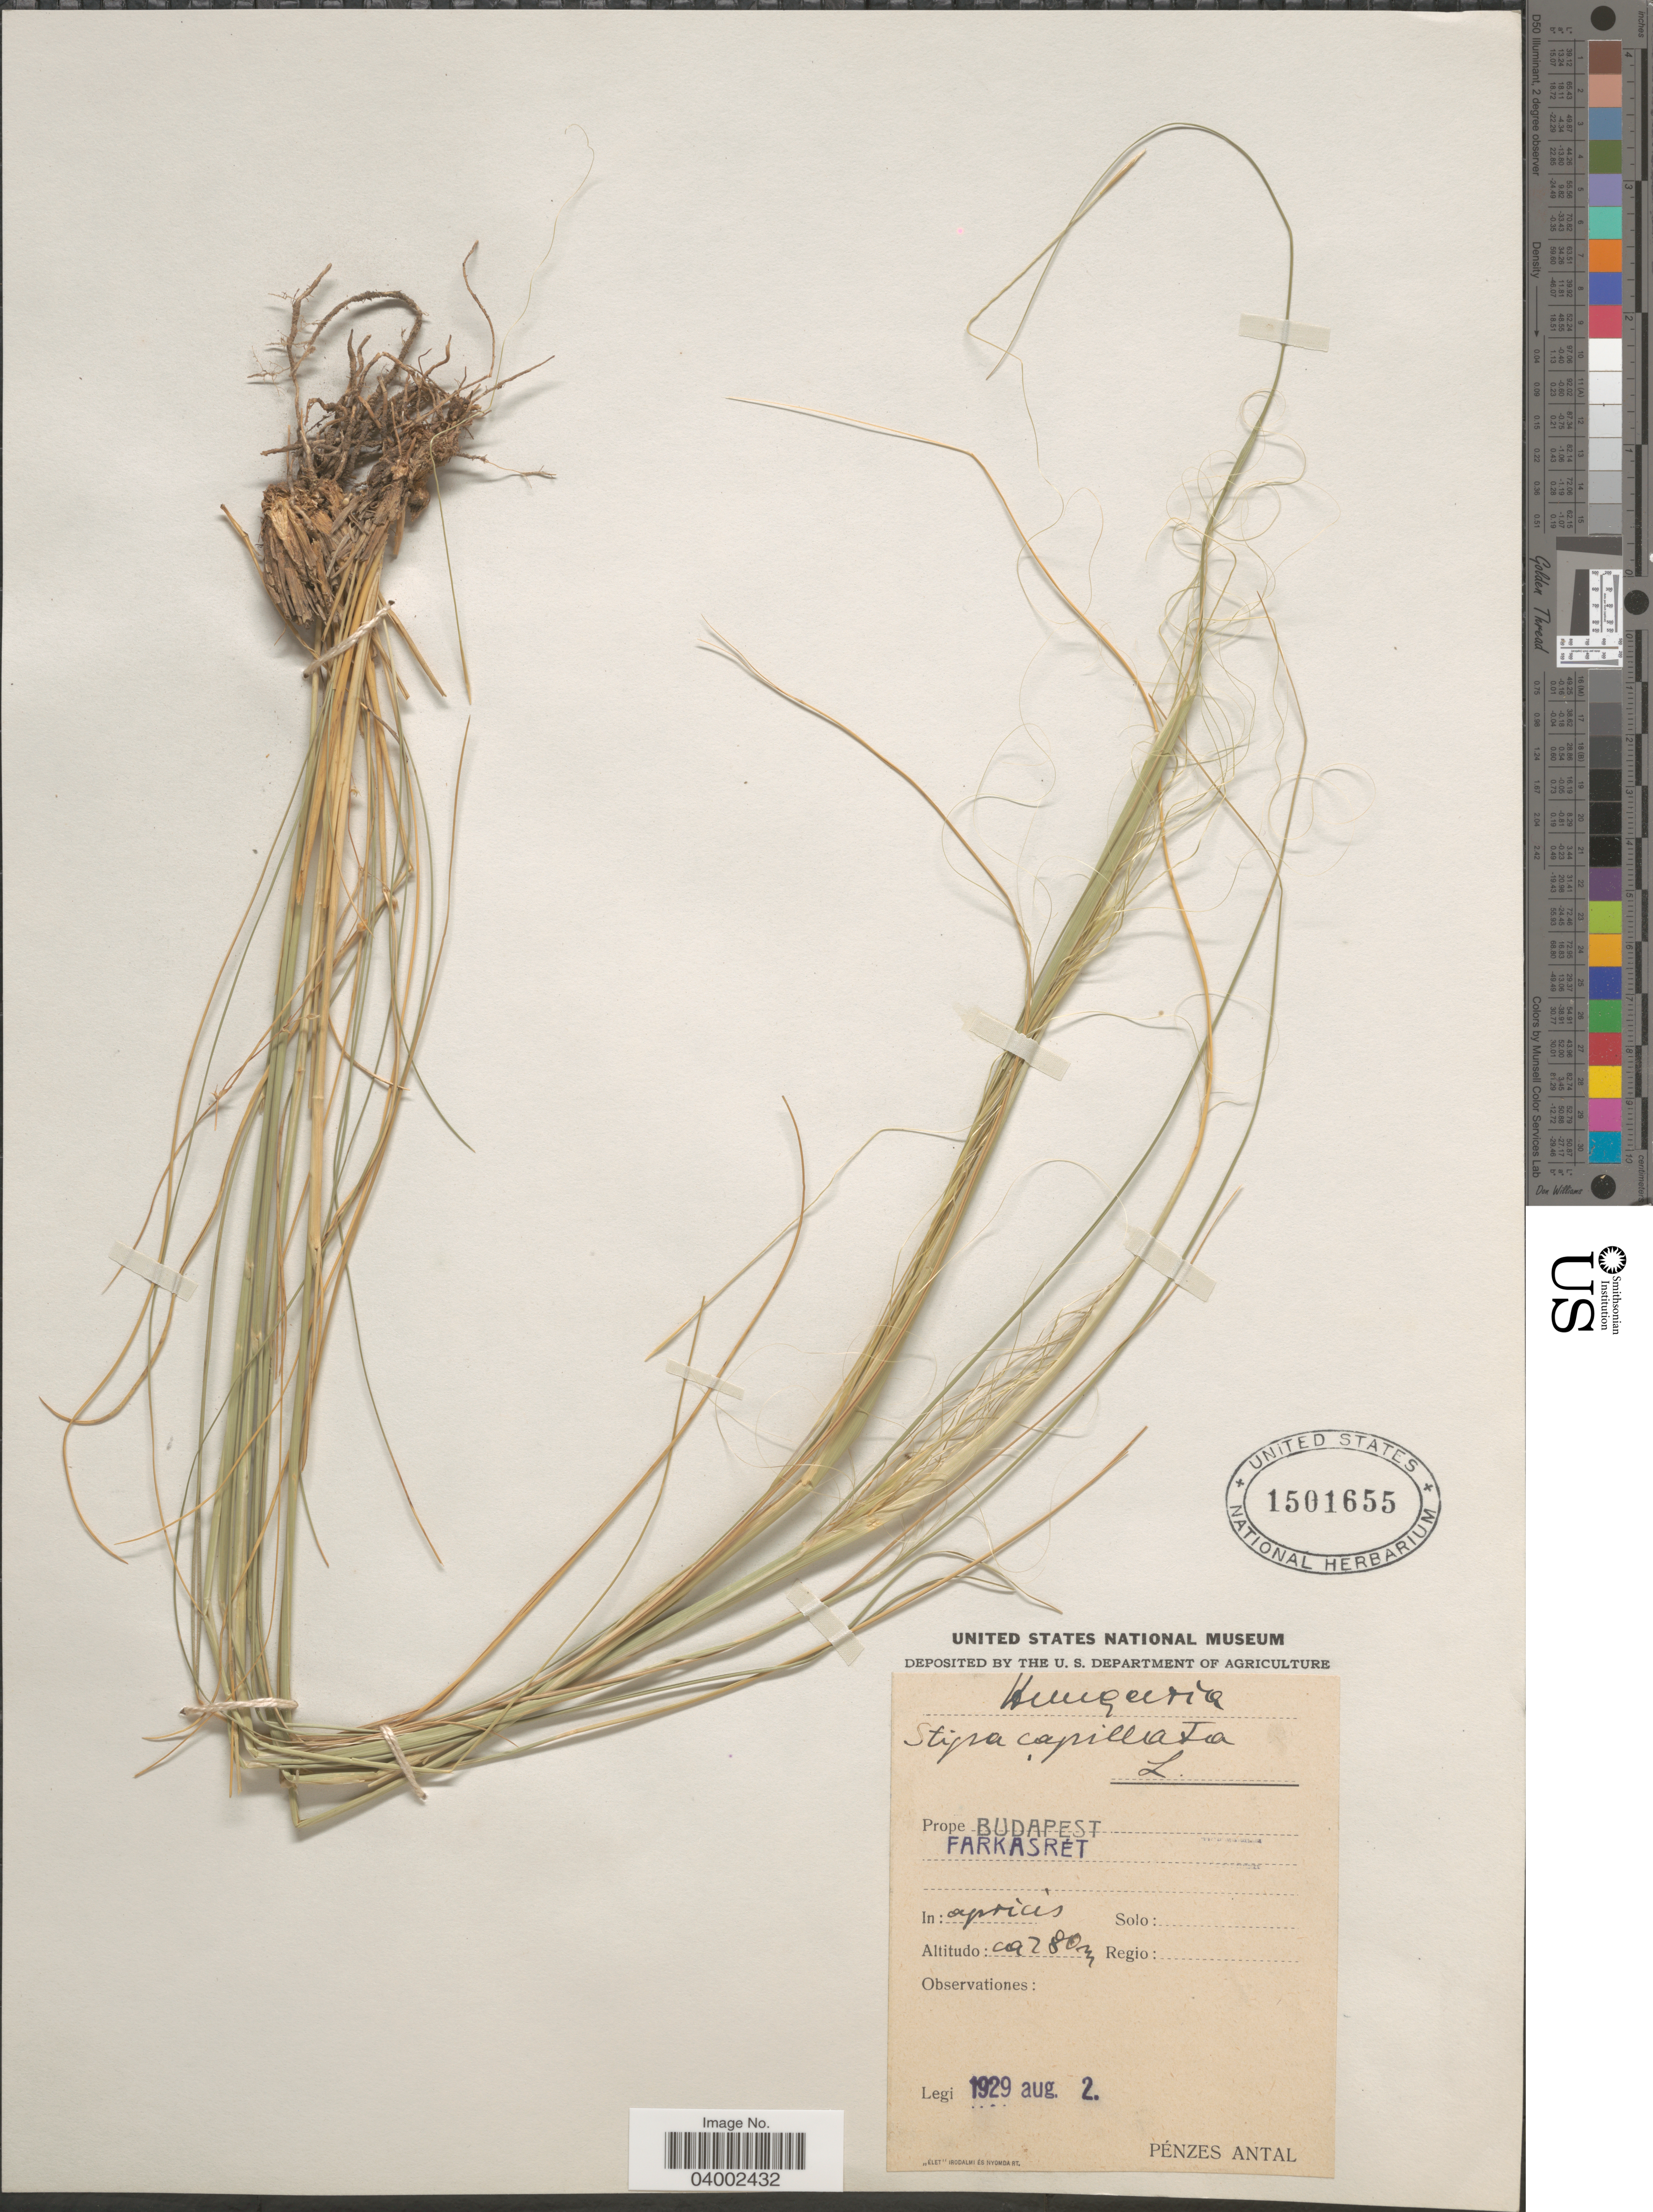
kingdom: Plantae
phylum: Tracheophyta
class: Liliopsida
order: Poales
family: Poaceae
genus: Stipa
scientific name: Stipa capillata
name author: L.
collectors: P. Antal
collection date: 1929-08-02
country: Hungary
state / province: Budapest, Capital District of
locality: Prope Budapest. Farkasrét. In: apricis.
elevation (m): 280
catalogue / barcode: US 1501655